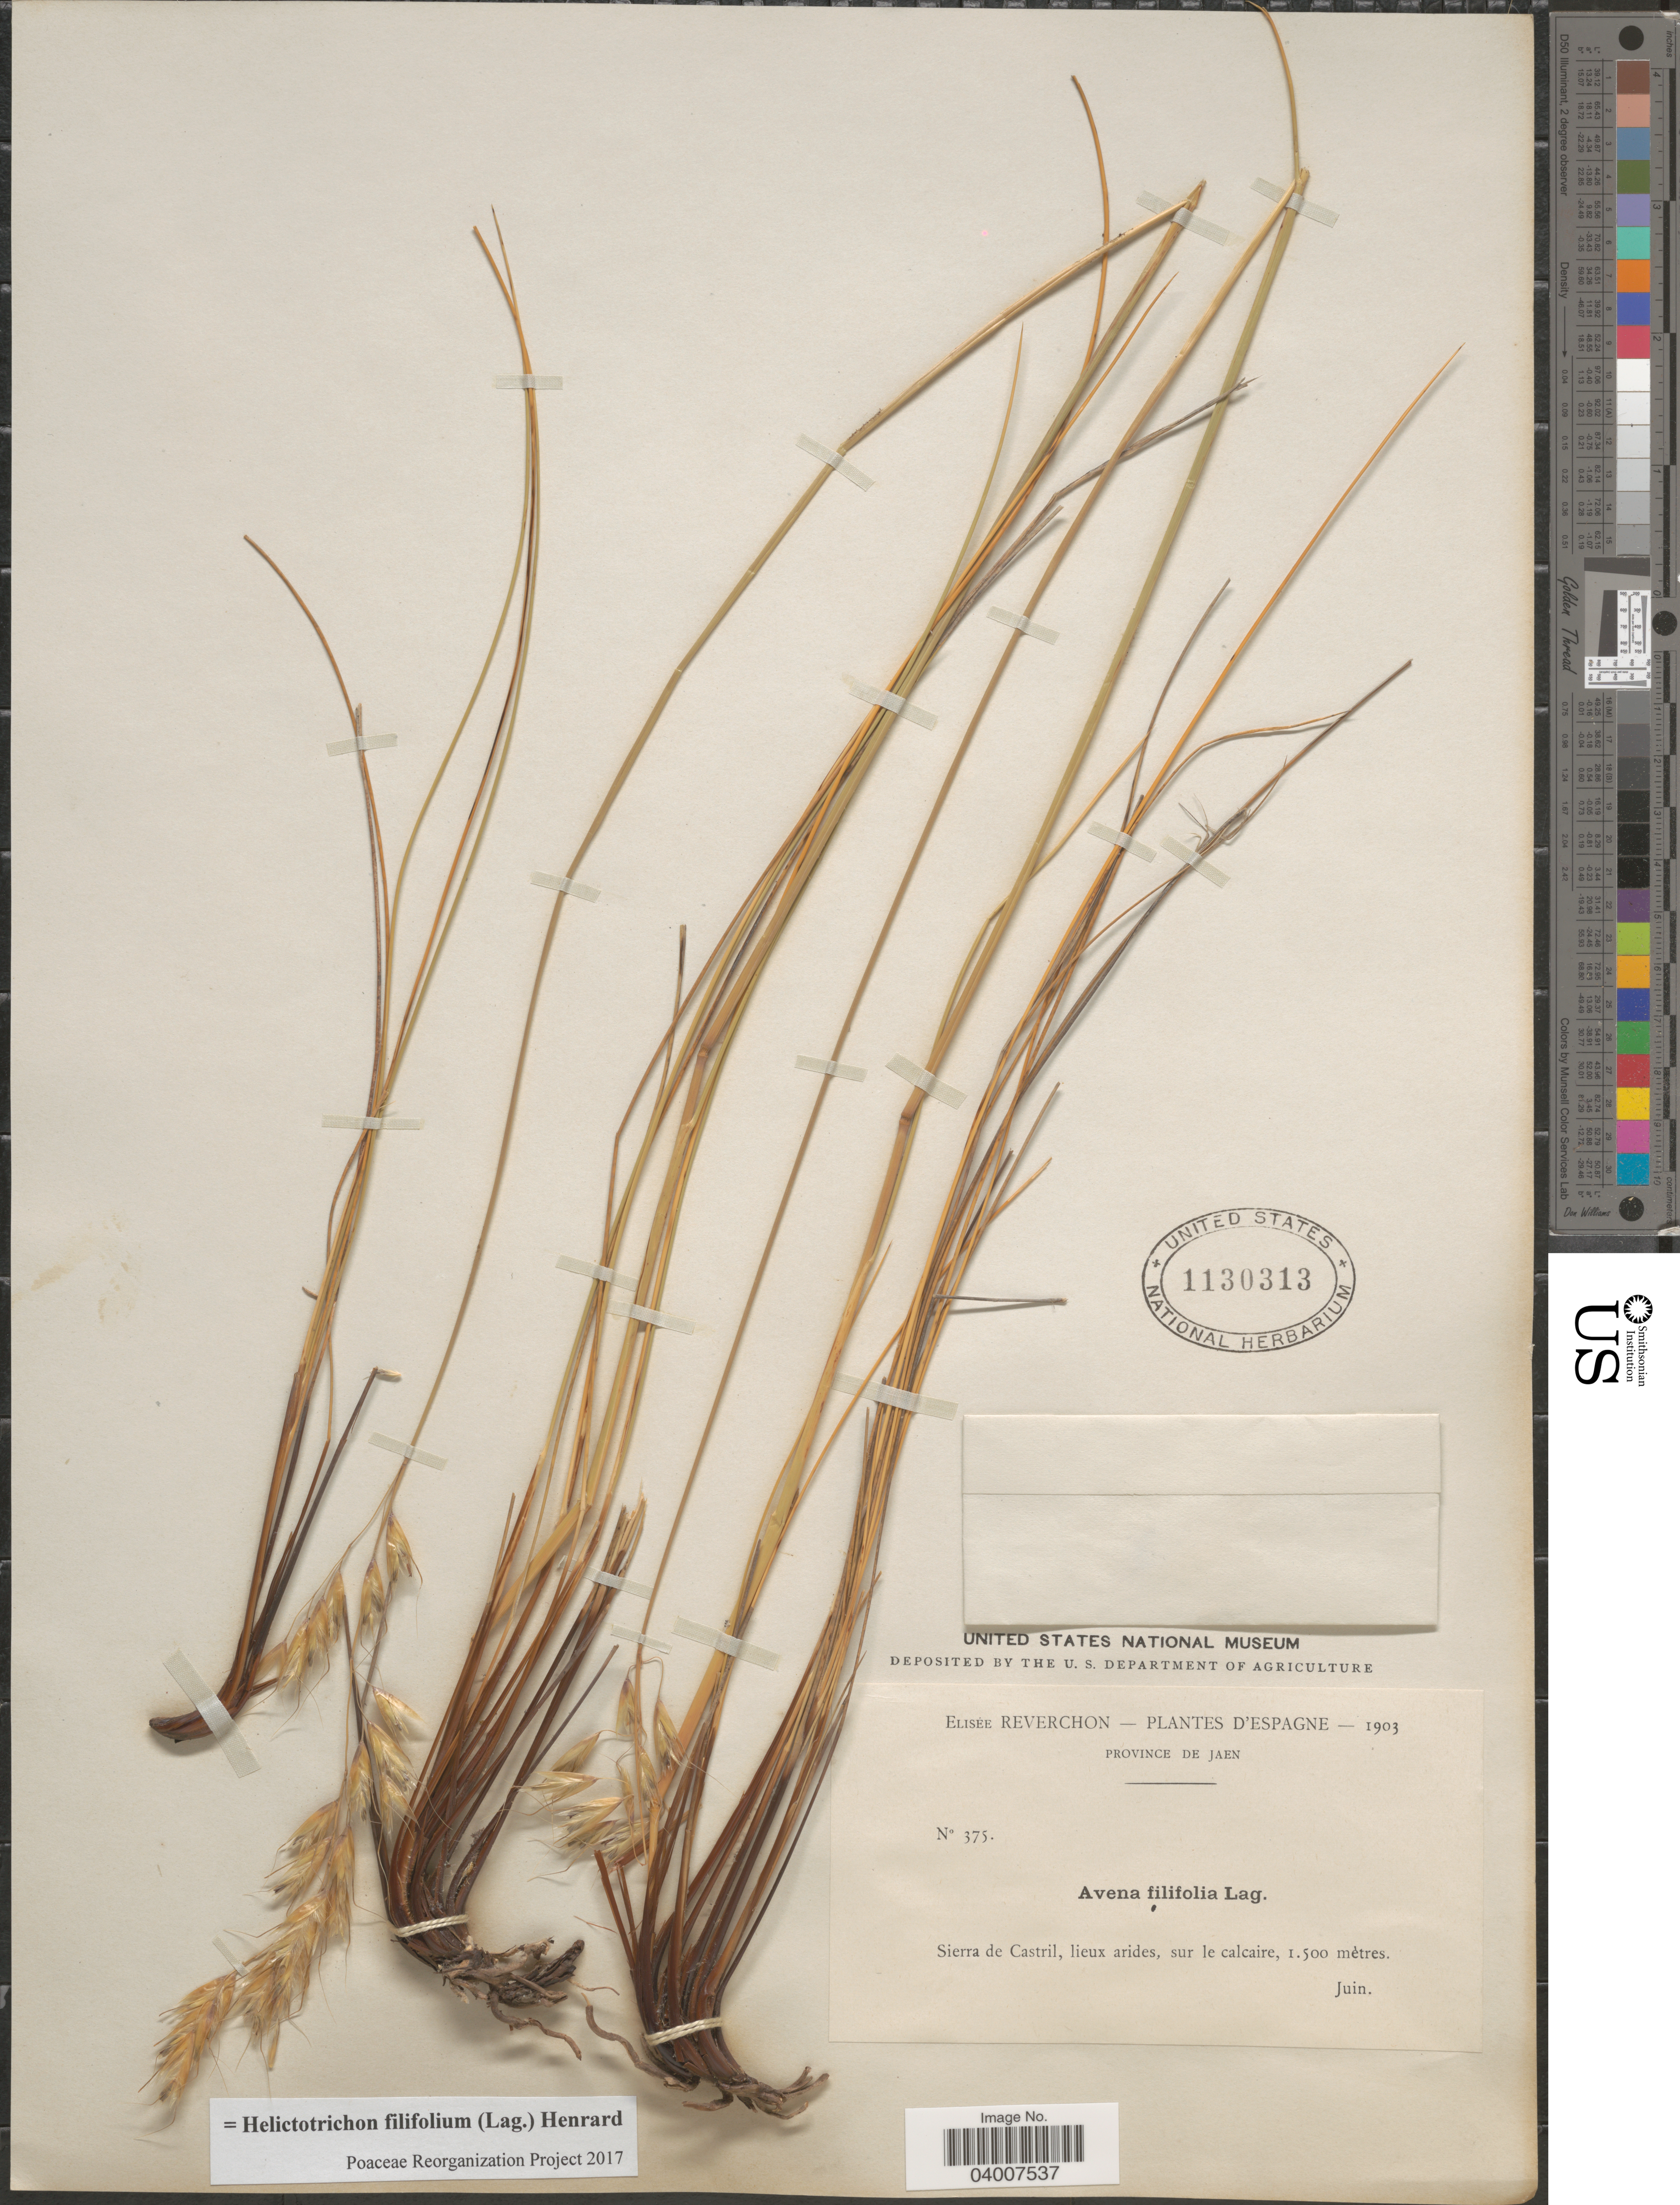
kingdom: Plantae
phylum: Tracheophyta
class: Liliopsida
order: Poales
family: Poaceae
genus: Helictotrichon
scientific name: Helictotrichon filifolium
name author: (Lag.) Henr.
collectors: E. Reverchon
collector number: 375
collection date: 1903-06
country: Spain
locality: Province de Jaen. Sierra de Castril, lieux arides, sur le calcaire.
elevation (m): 1500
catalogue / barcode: US 1130313